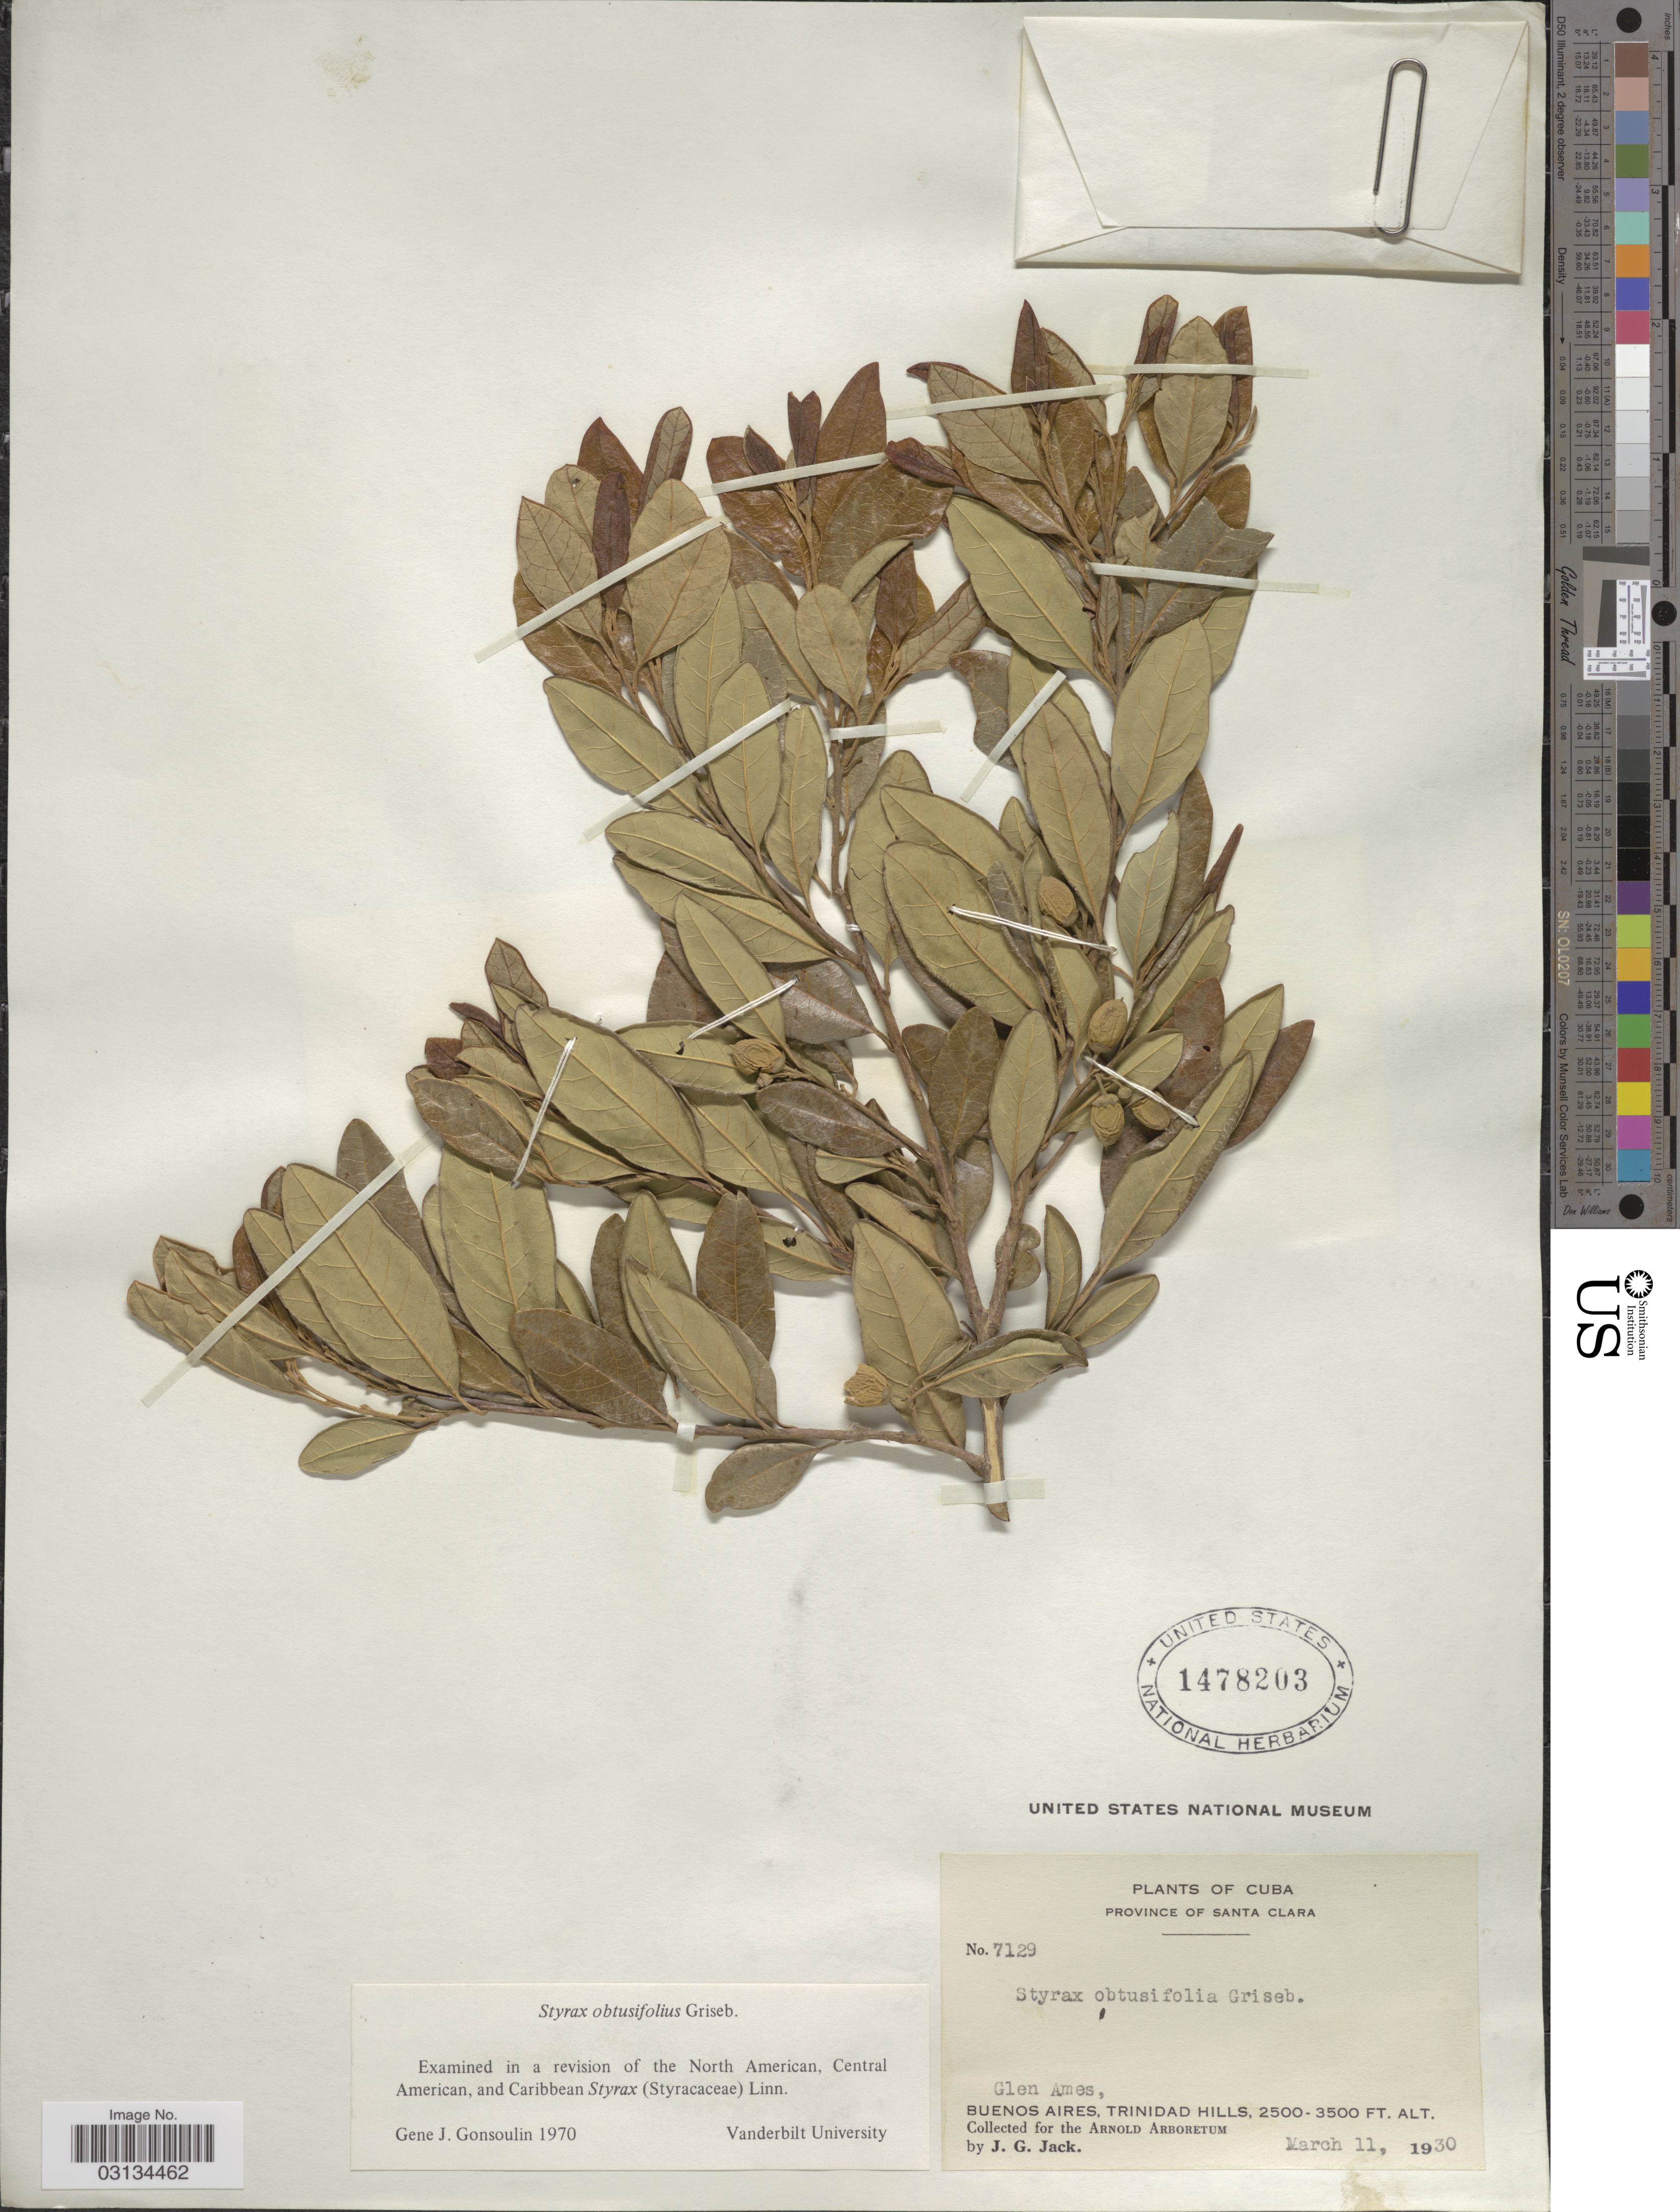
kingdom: Plantae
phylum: Tracheophyta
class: Magnoliopsida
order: Ericales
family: Styracaceae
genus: Styrax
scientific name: Styrax obtusifolius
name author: Griseb.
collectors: J. G. Jack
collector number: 7129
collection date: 1930-03-11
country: Cuba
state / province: Las Villas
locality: Province of Santa Clara. Glen Ames, Buenos Aires, Trinidad Hills.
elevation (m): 762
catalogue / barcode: US 1478203